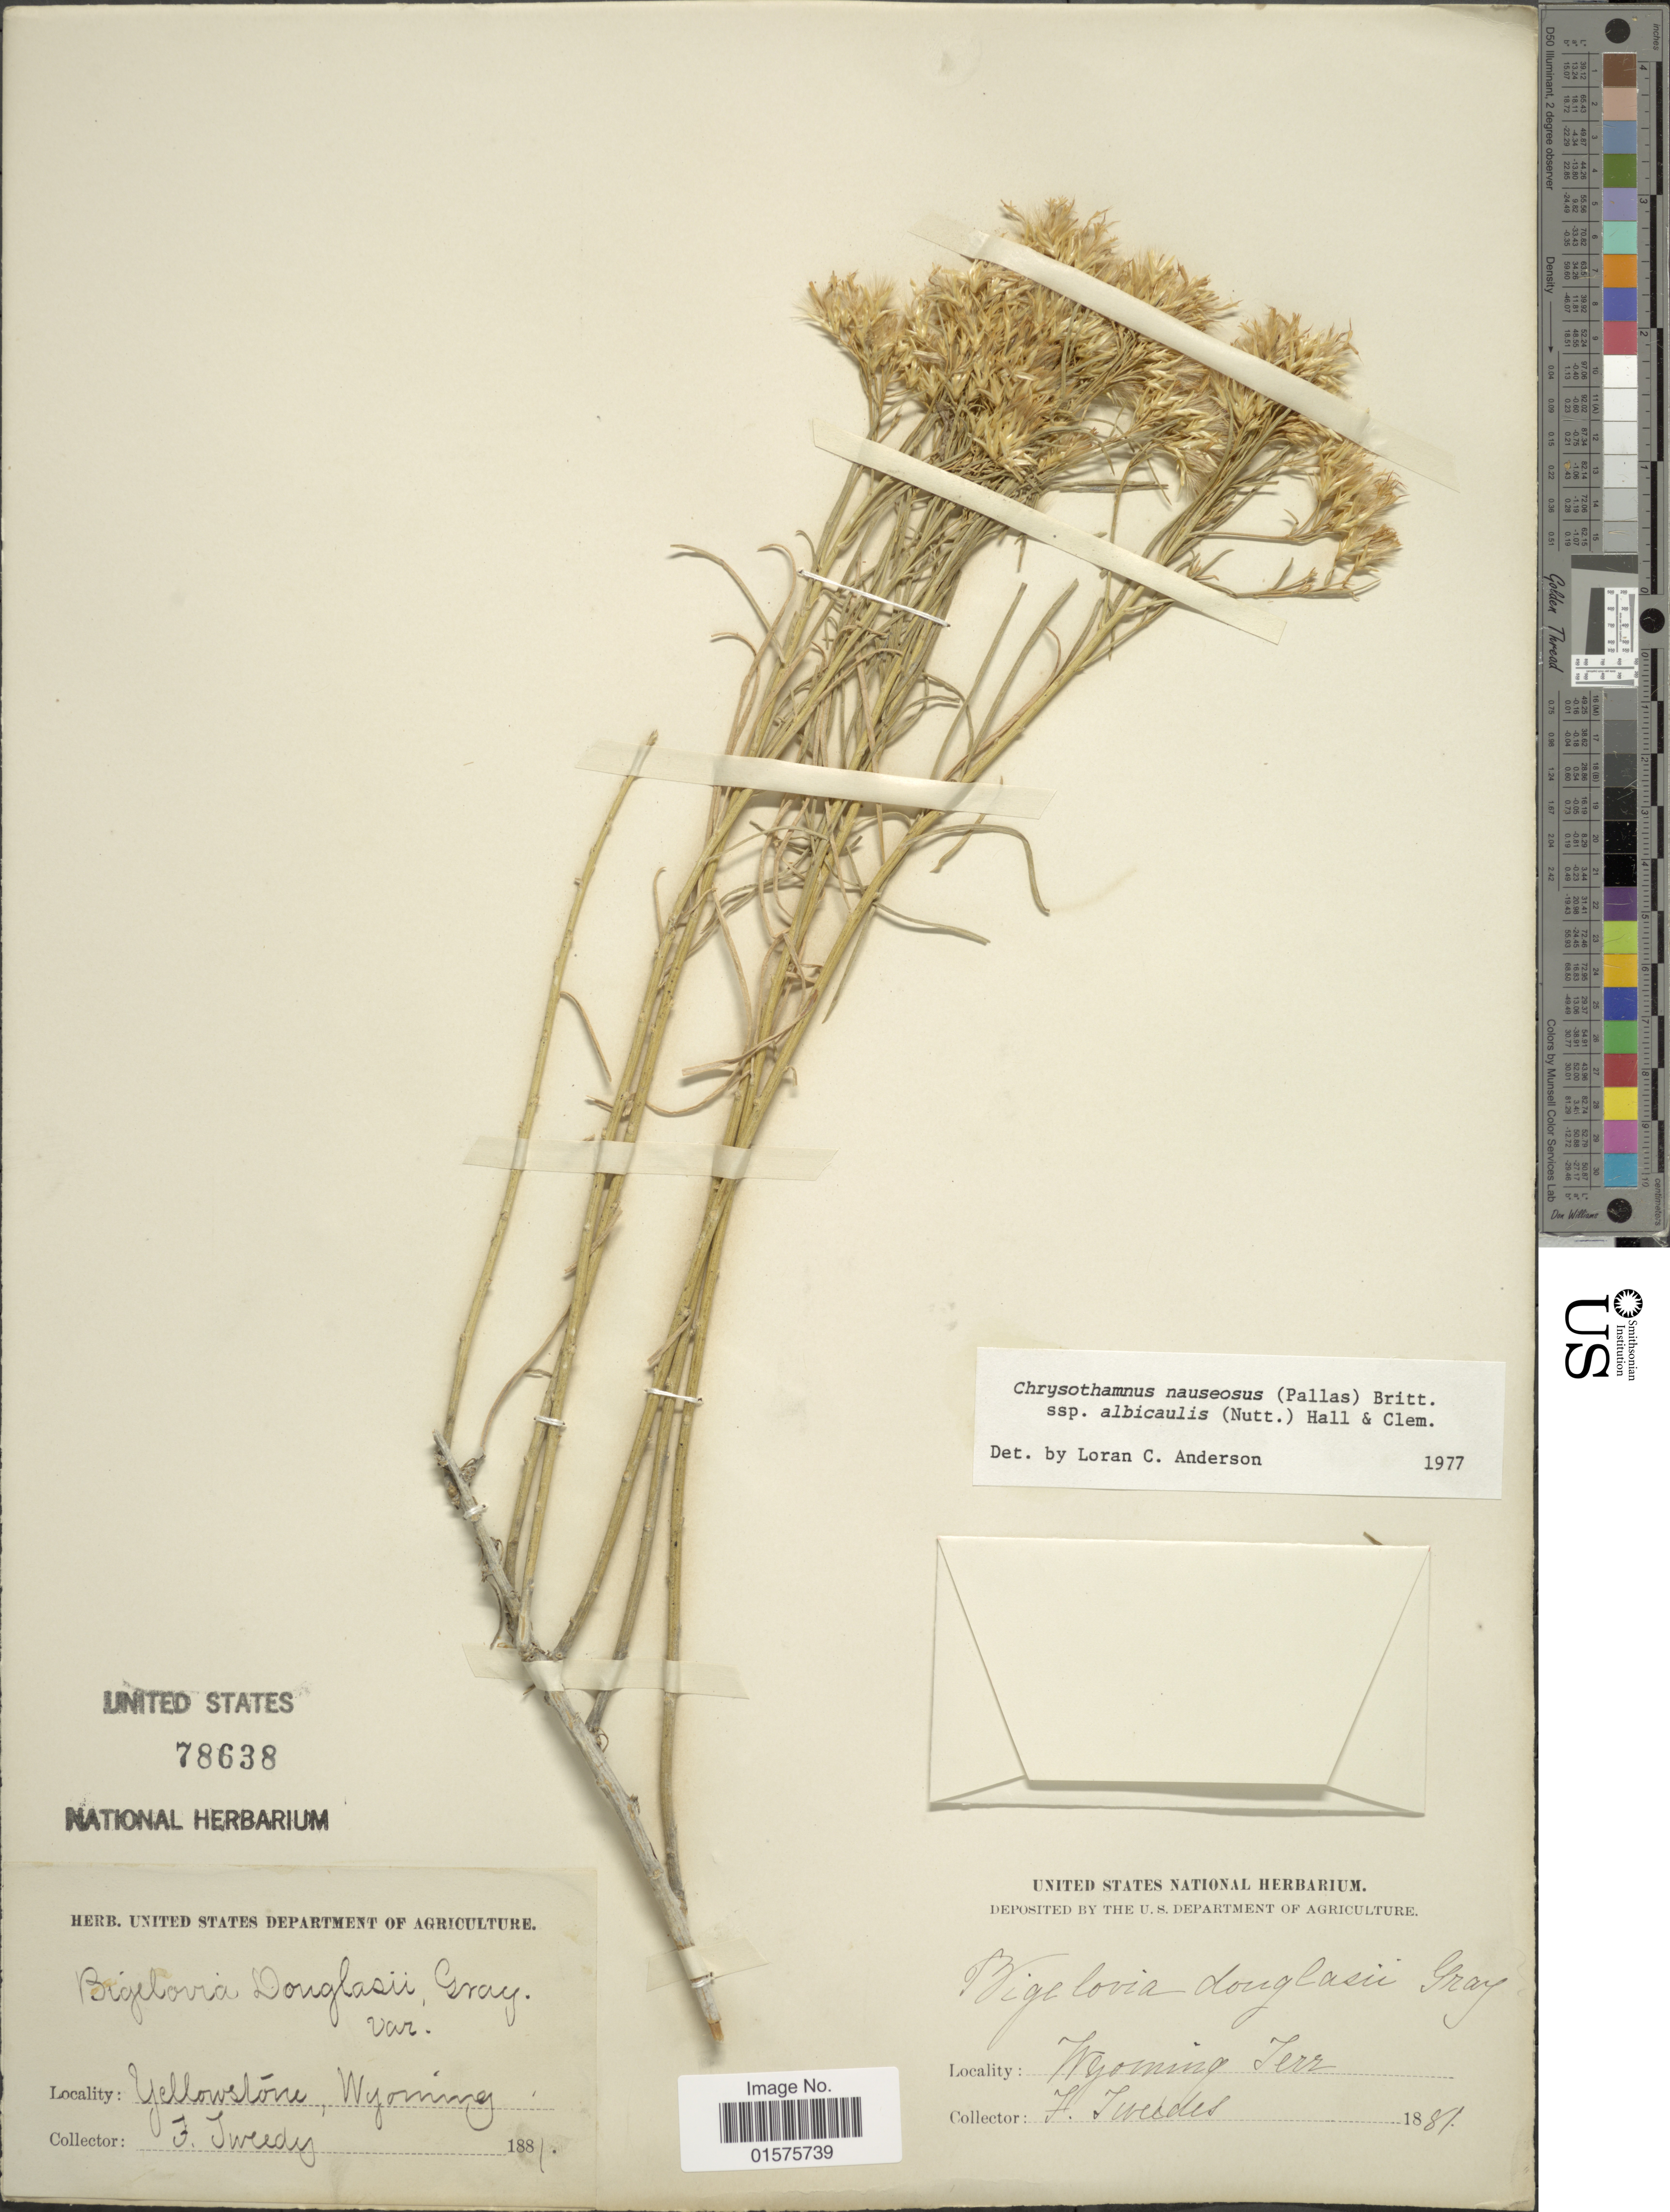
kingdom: Plantae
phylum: Tracheophyta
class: Magnoliopsida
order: Asterales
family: Asteraceae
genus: Ericameria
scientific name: Ericameria nauseosa var. speciosa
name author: (Nutt.) G.L. Nesom & G.I. Baird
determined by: Urbatsch, Lowell E., Curator (LSU), Louisiana State University (UNITED STATES)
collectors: F. Tweedy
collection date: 1881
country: United States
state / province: Wyoming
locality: Yellowstone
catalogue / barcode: US 78638